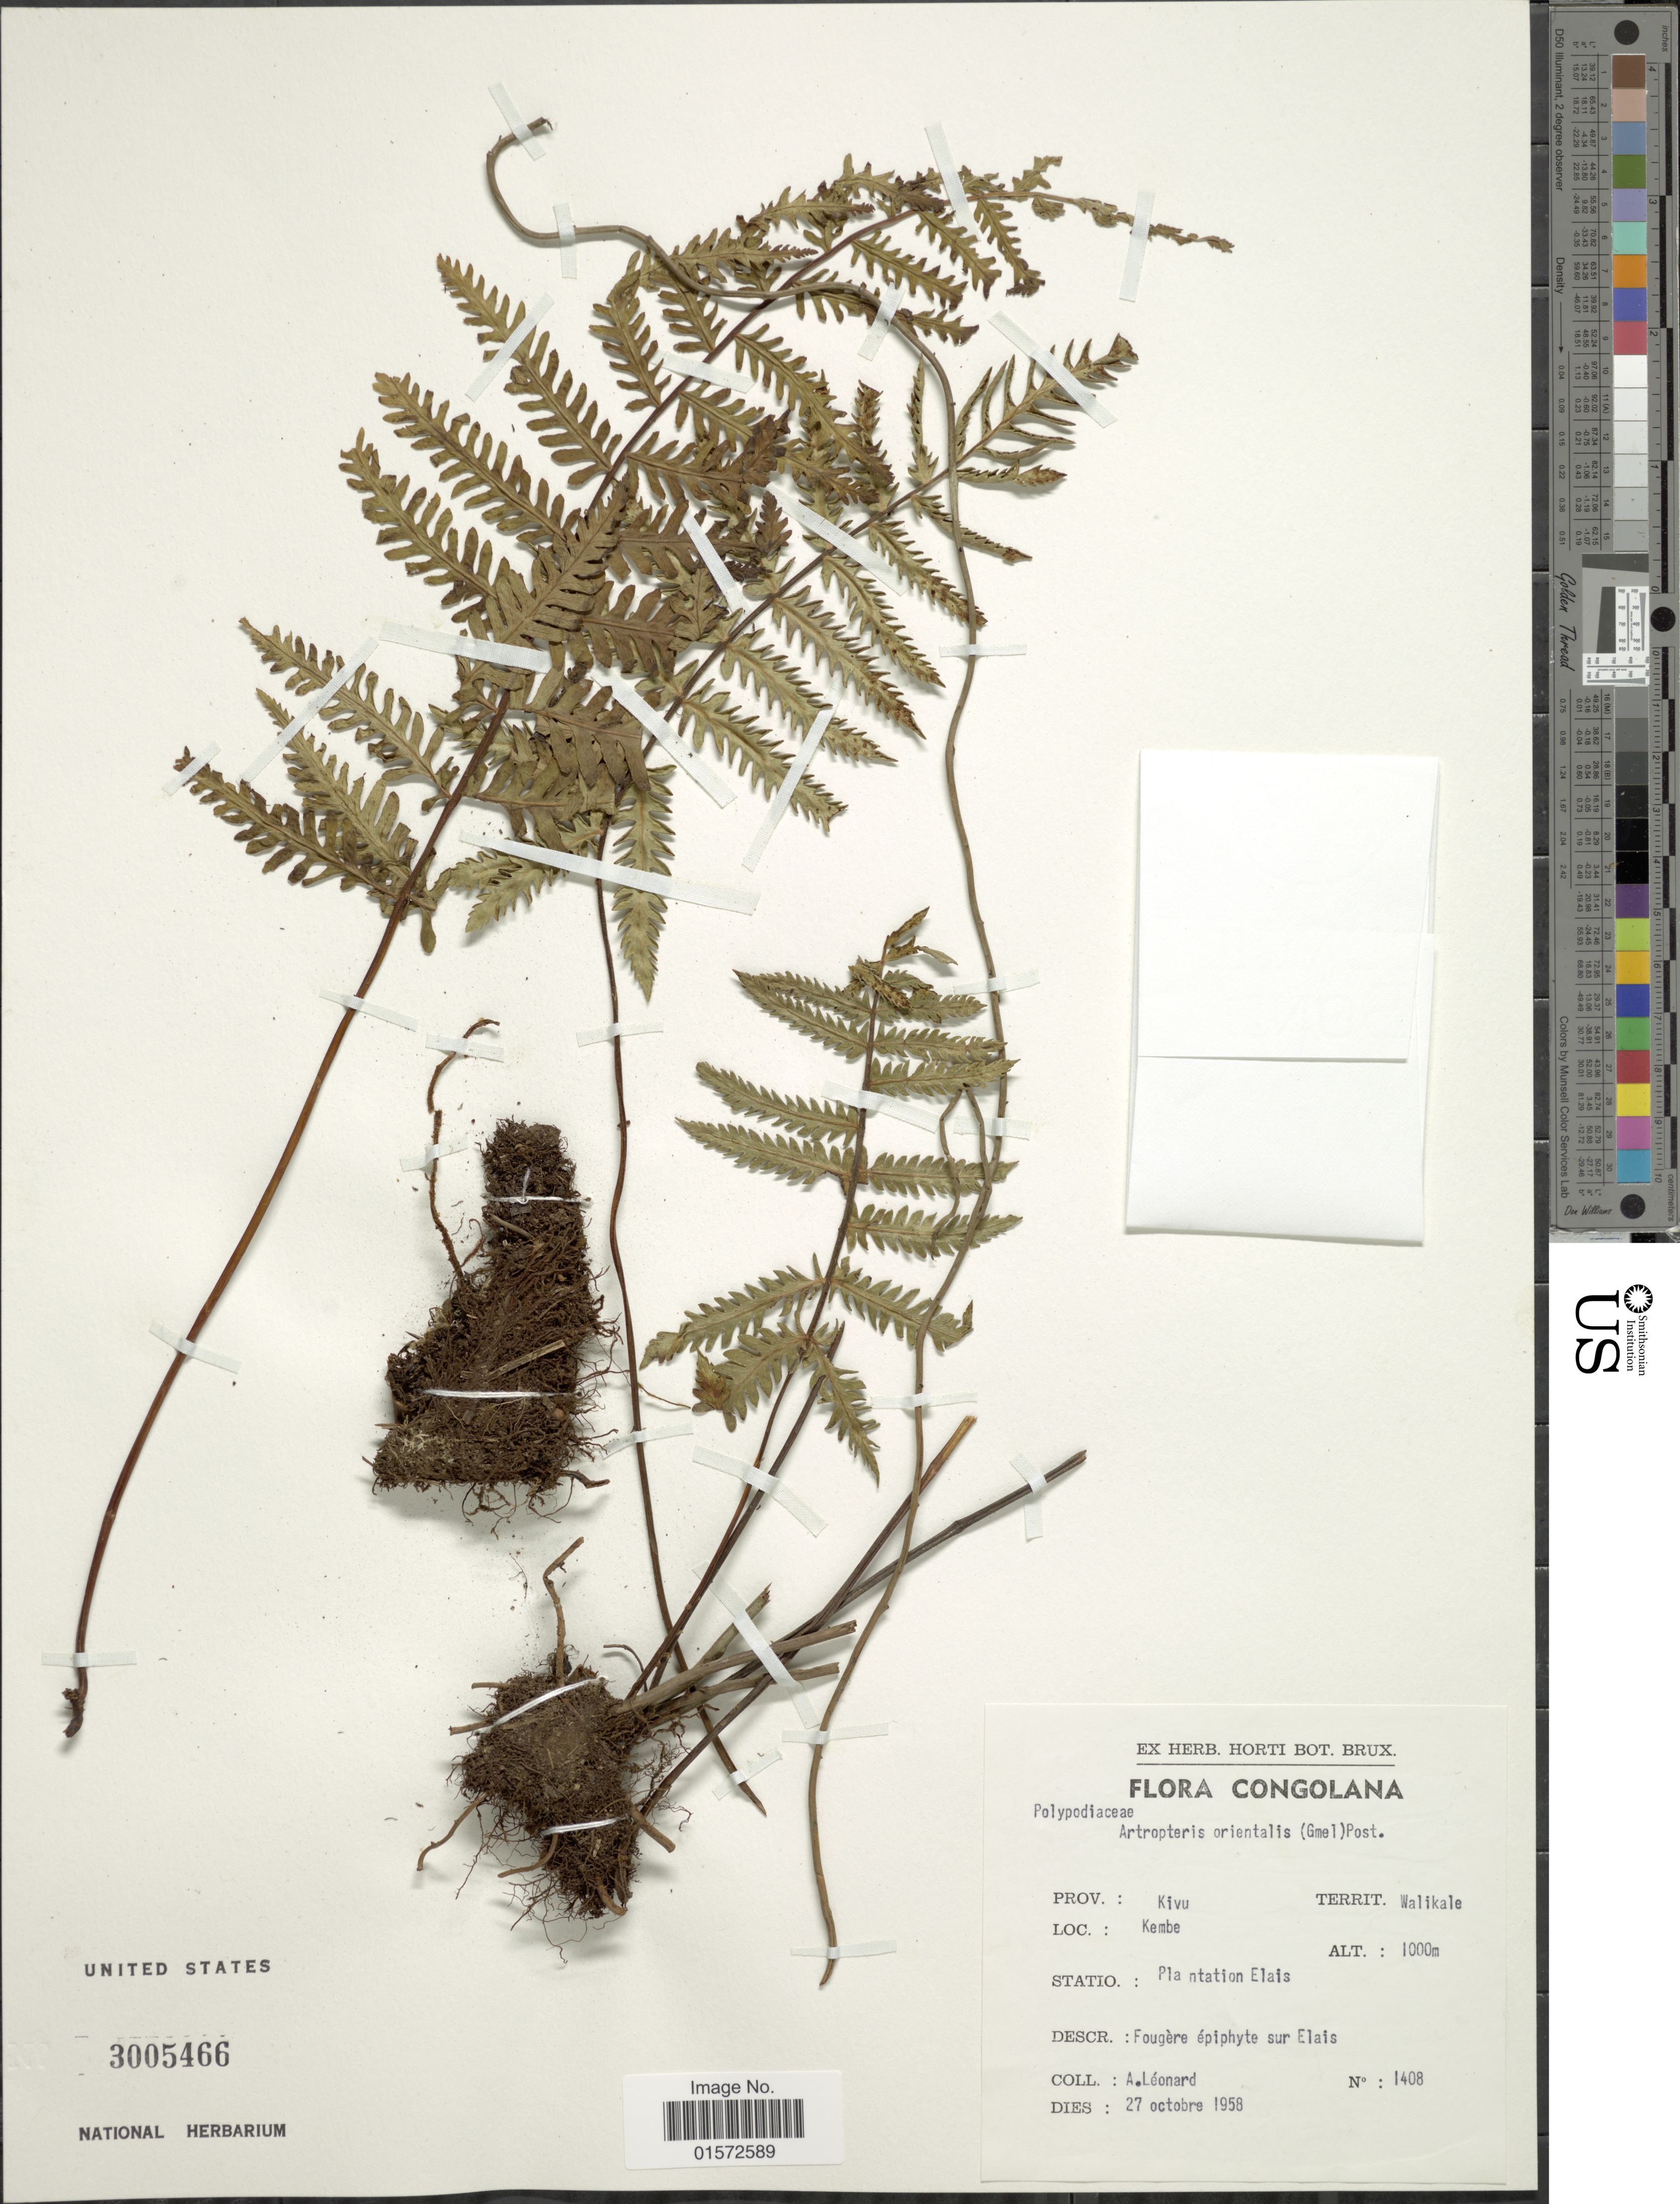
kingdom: Plantae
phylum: Tracheophyta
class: Polypodiopsida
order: Polypodiales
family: Tectariaceae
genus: Arthropteris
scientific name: Arthropteris orientalis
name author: (J.F. Gmel.) Posth.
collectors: A. Leonard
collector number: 1408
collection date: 1958-10-27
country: Congo, Democratic Republic of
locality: Kivu, walikale, Kembe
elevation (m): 1000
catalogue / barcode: US 3005466